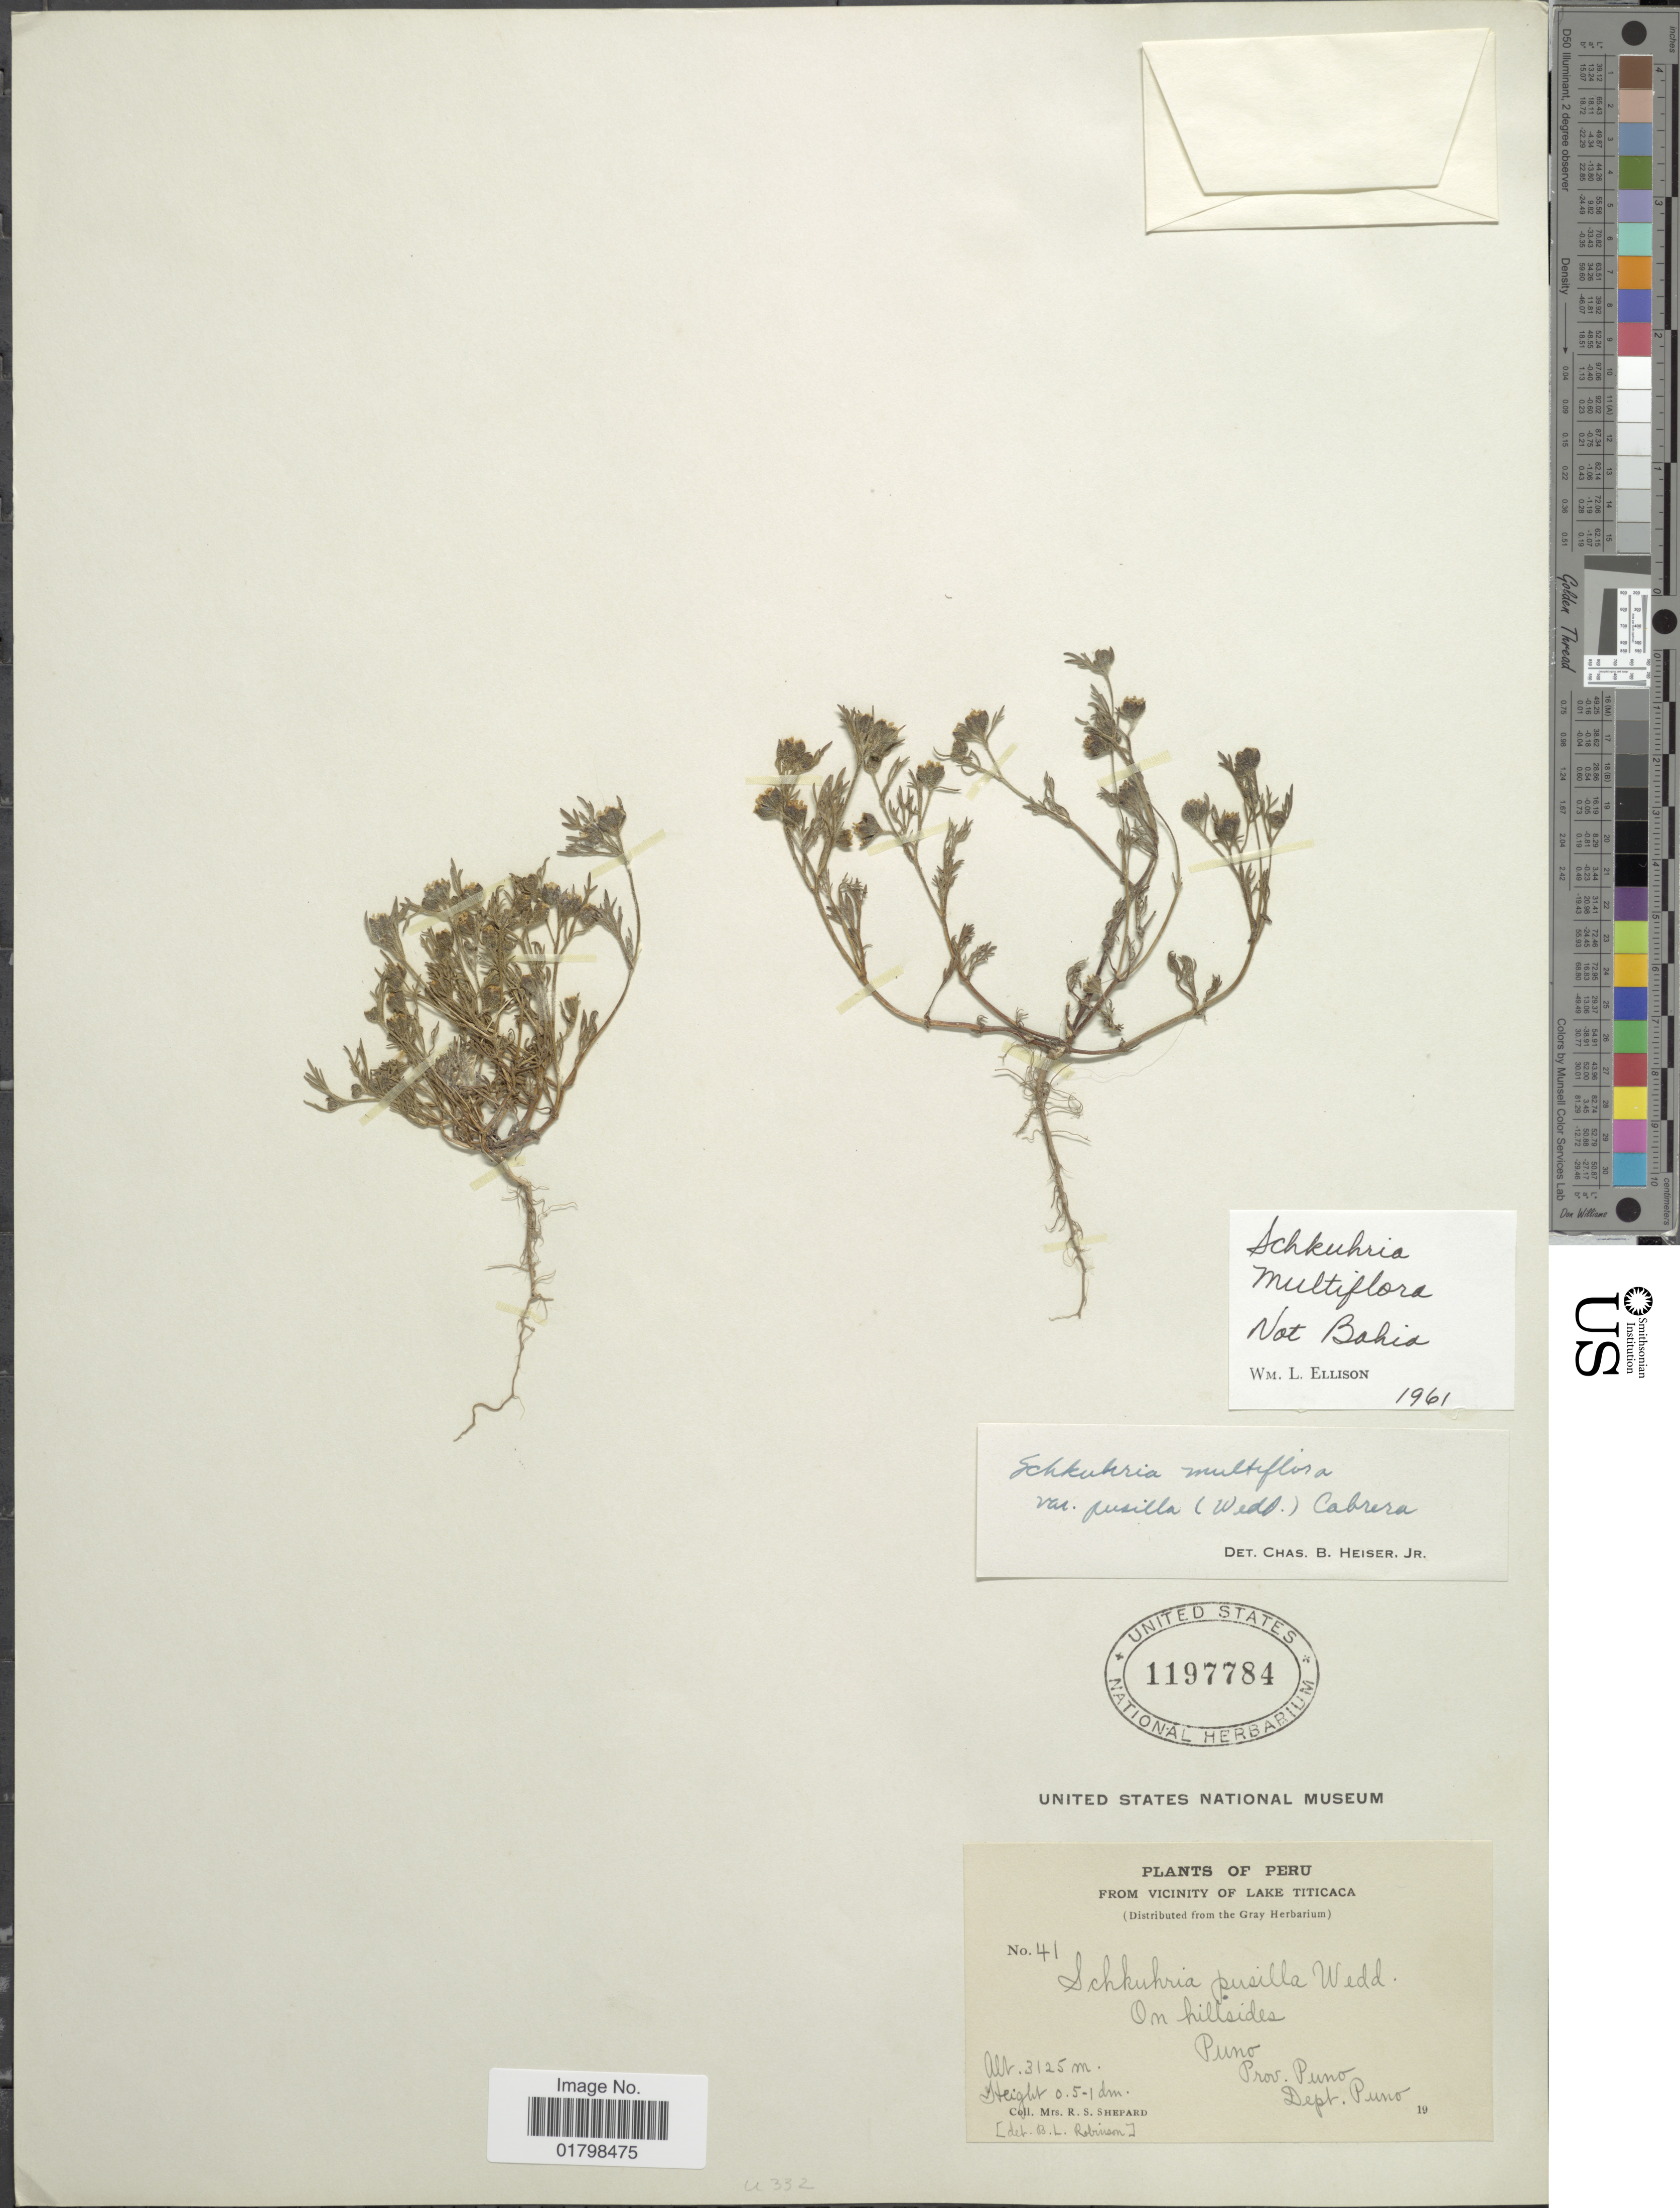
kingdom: Plantae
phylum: Tracheophyta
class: Magnoliopsida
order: Asterales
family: Asteraceae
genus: Schkuhria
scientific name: Schkuhria multiflora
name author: Hook. & Arn.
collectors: R. Shepard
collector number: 41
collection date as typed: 19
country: Peru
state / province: Puno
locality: Vicinity of Lake Titicaca, on hillsides Puno, Prov. Puno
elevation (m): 3125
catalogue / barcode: US 1197784